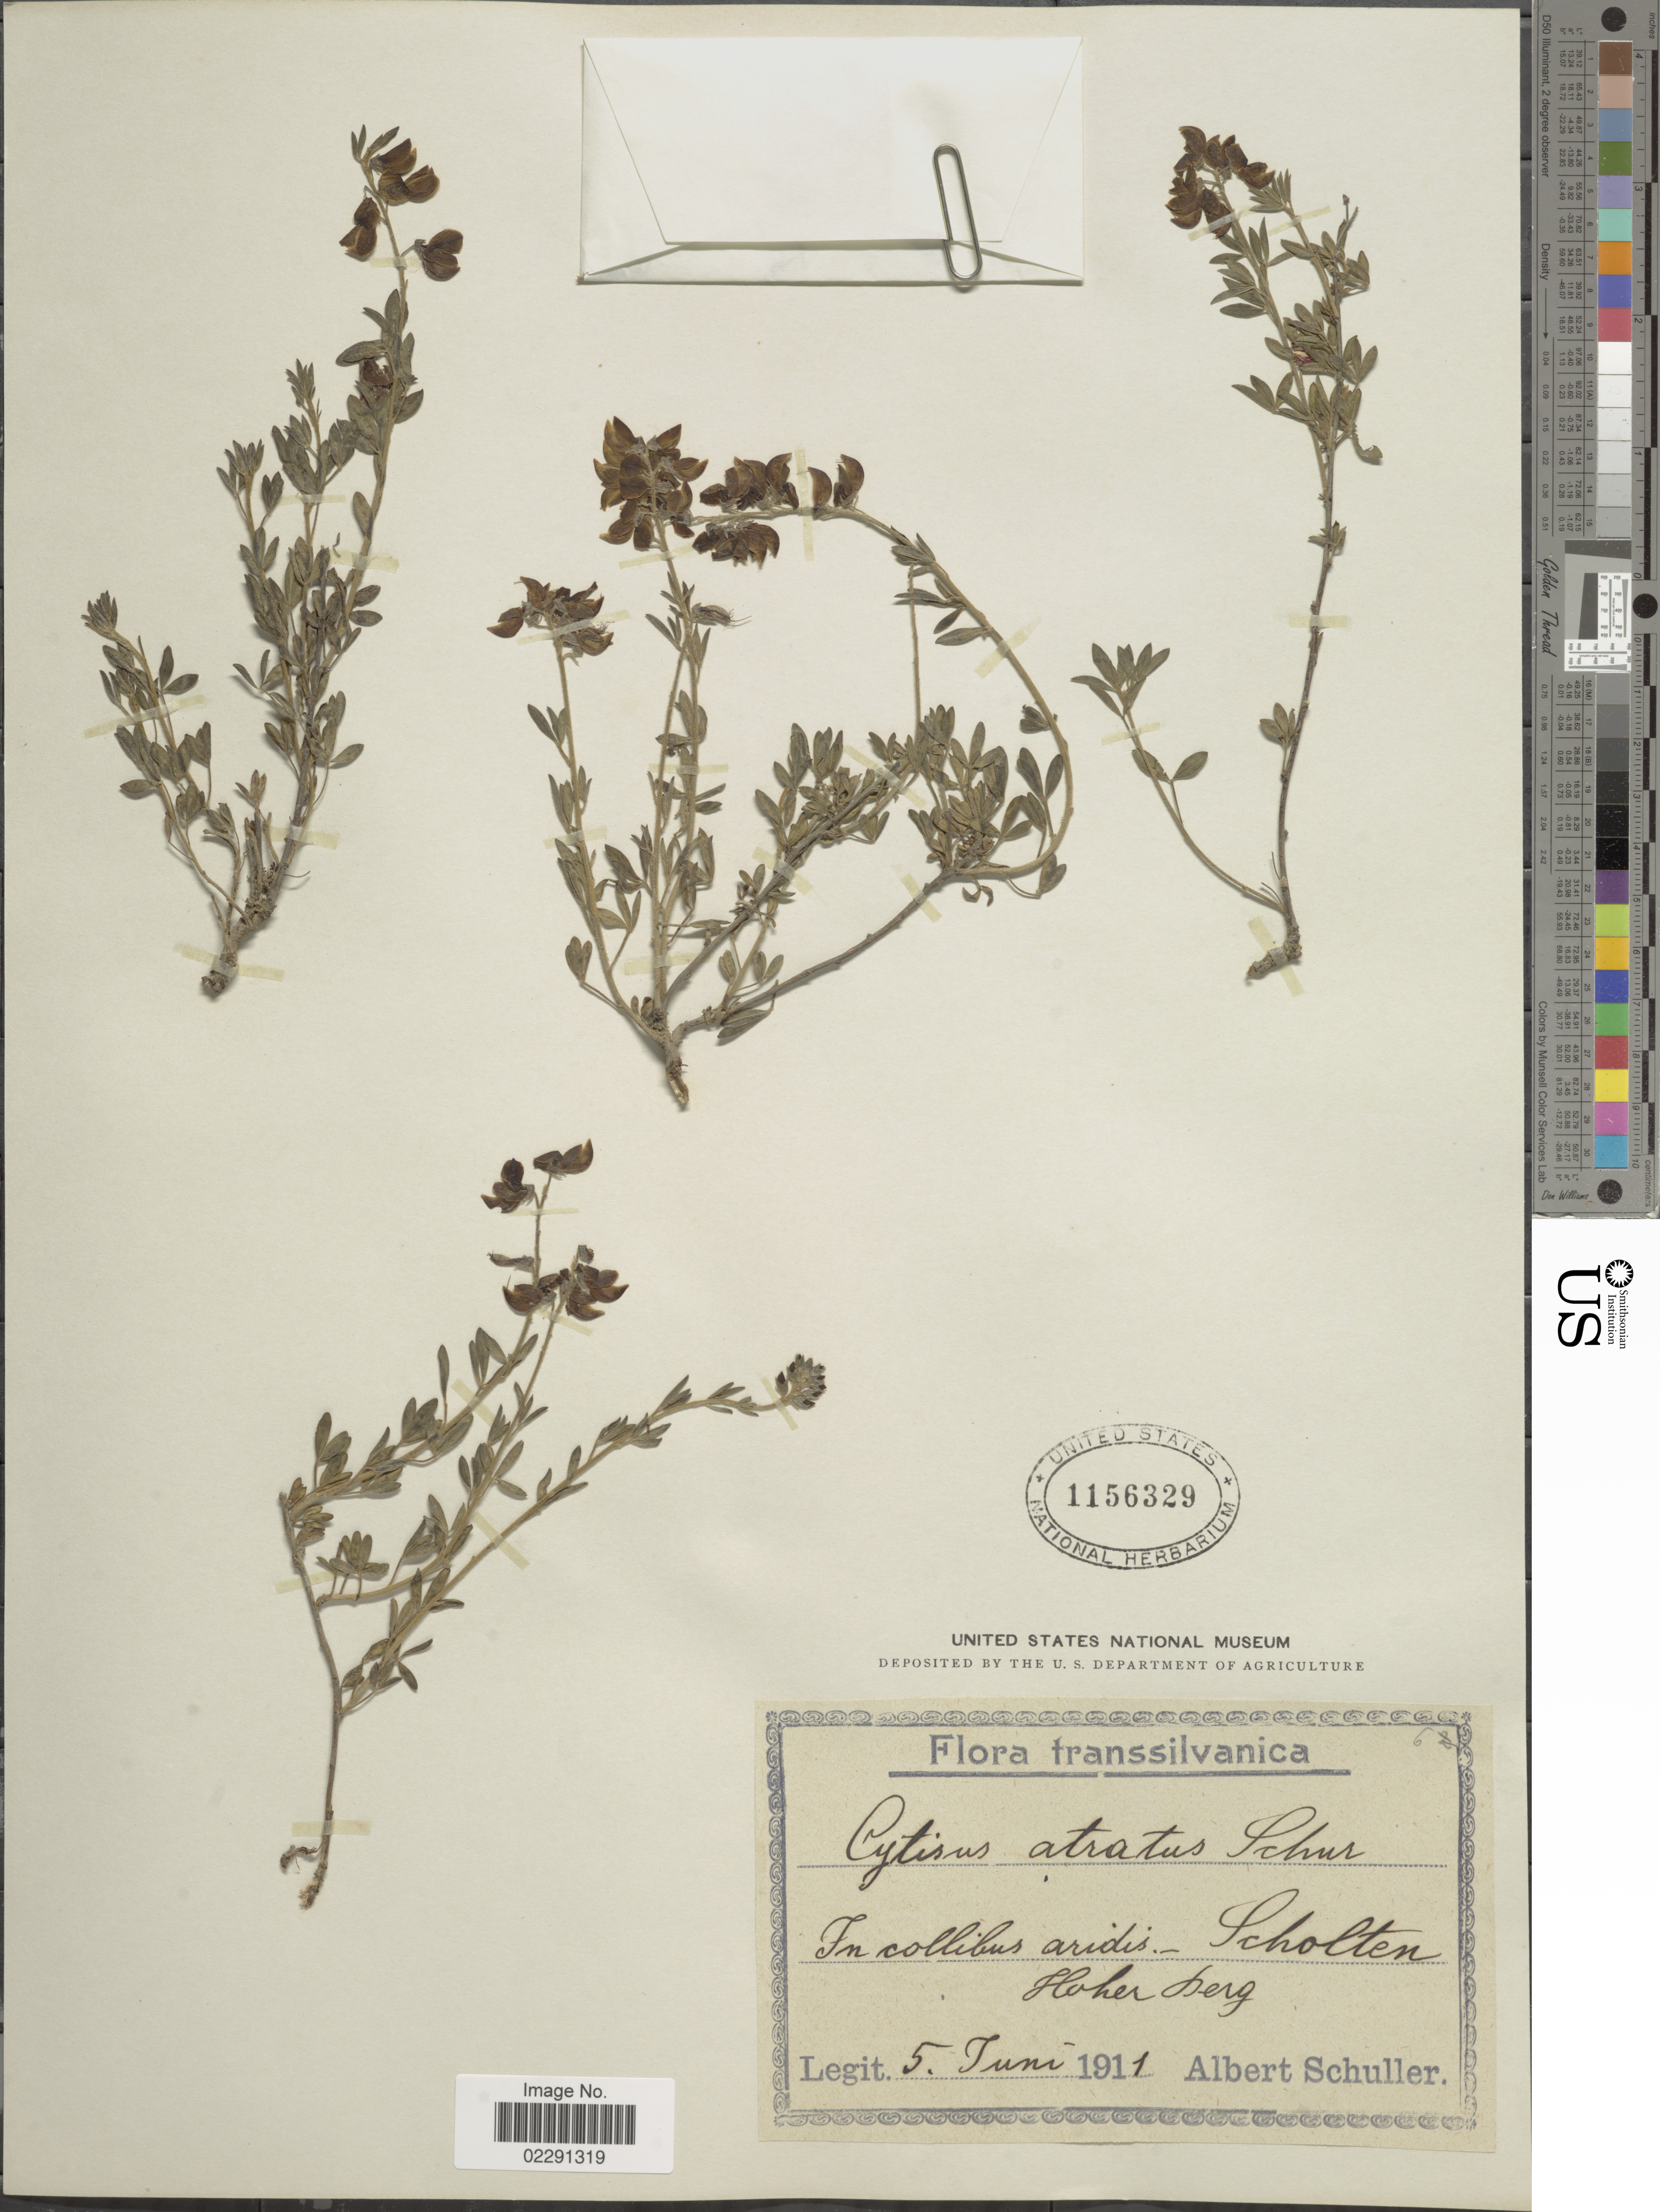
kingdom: Plantae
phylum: Tracheophyta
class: Magnoliopsida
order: Fabales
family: Fabaceae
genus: Cytisus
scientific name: Cytisus atratus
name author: Schur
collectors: A. Schuller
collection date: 1911-06-05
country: Germany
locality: Transsilvanica, in collibus aridis-Scholten Hoher berg. [interpreted]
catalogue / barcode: US 1156329